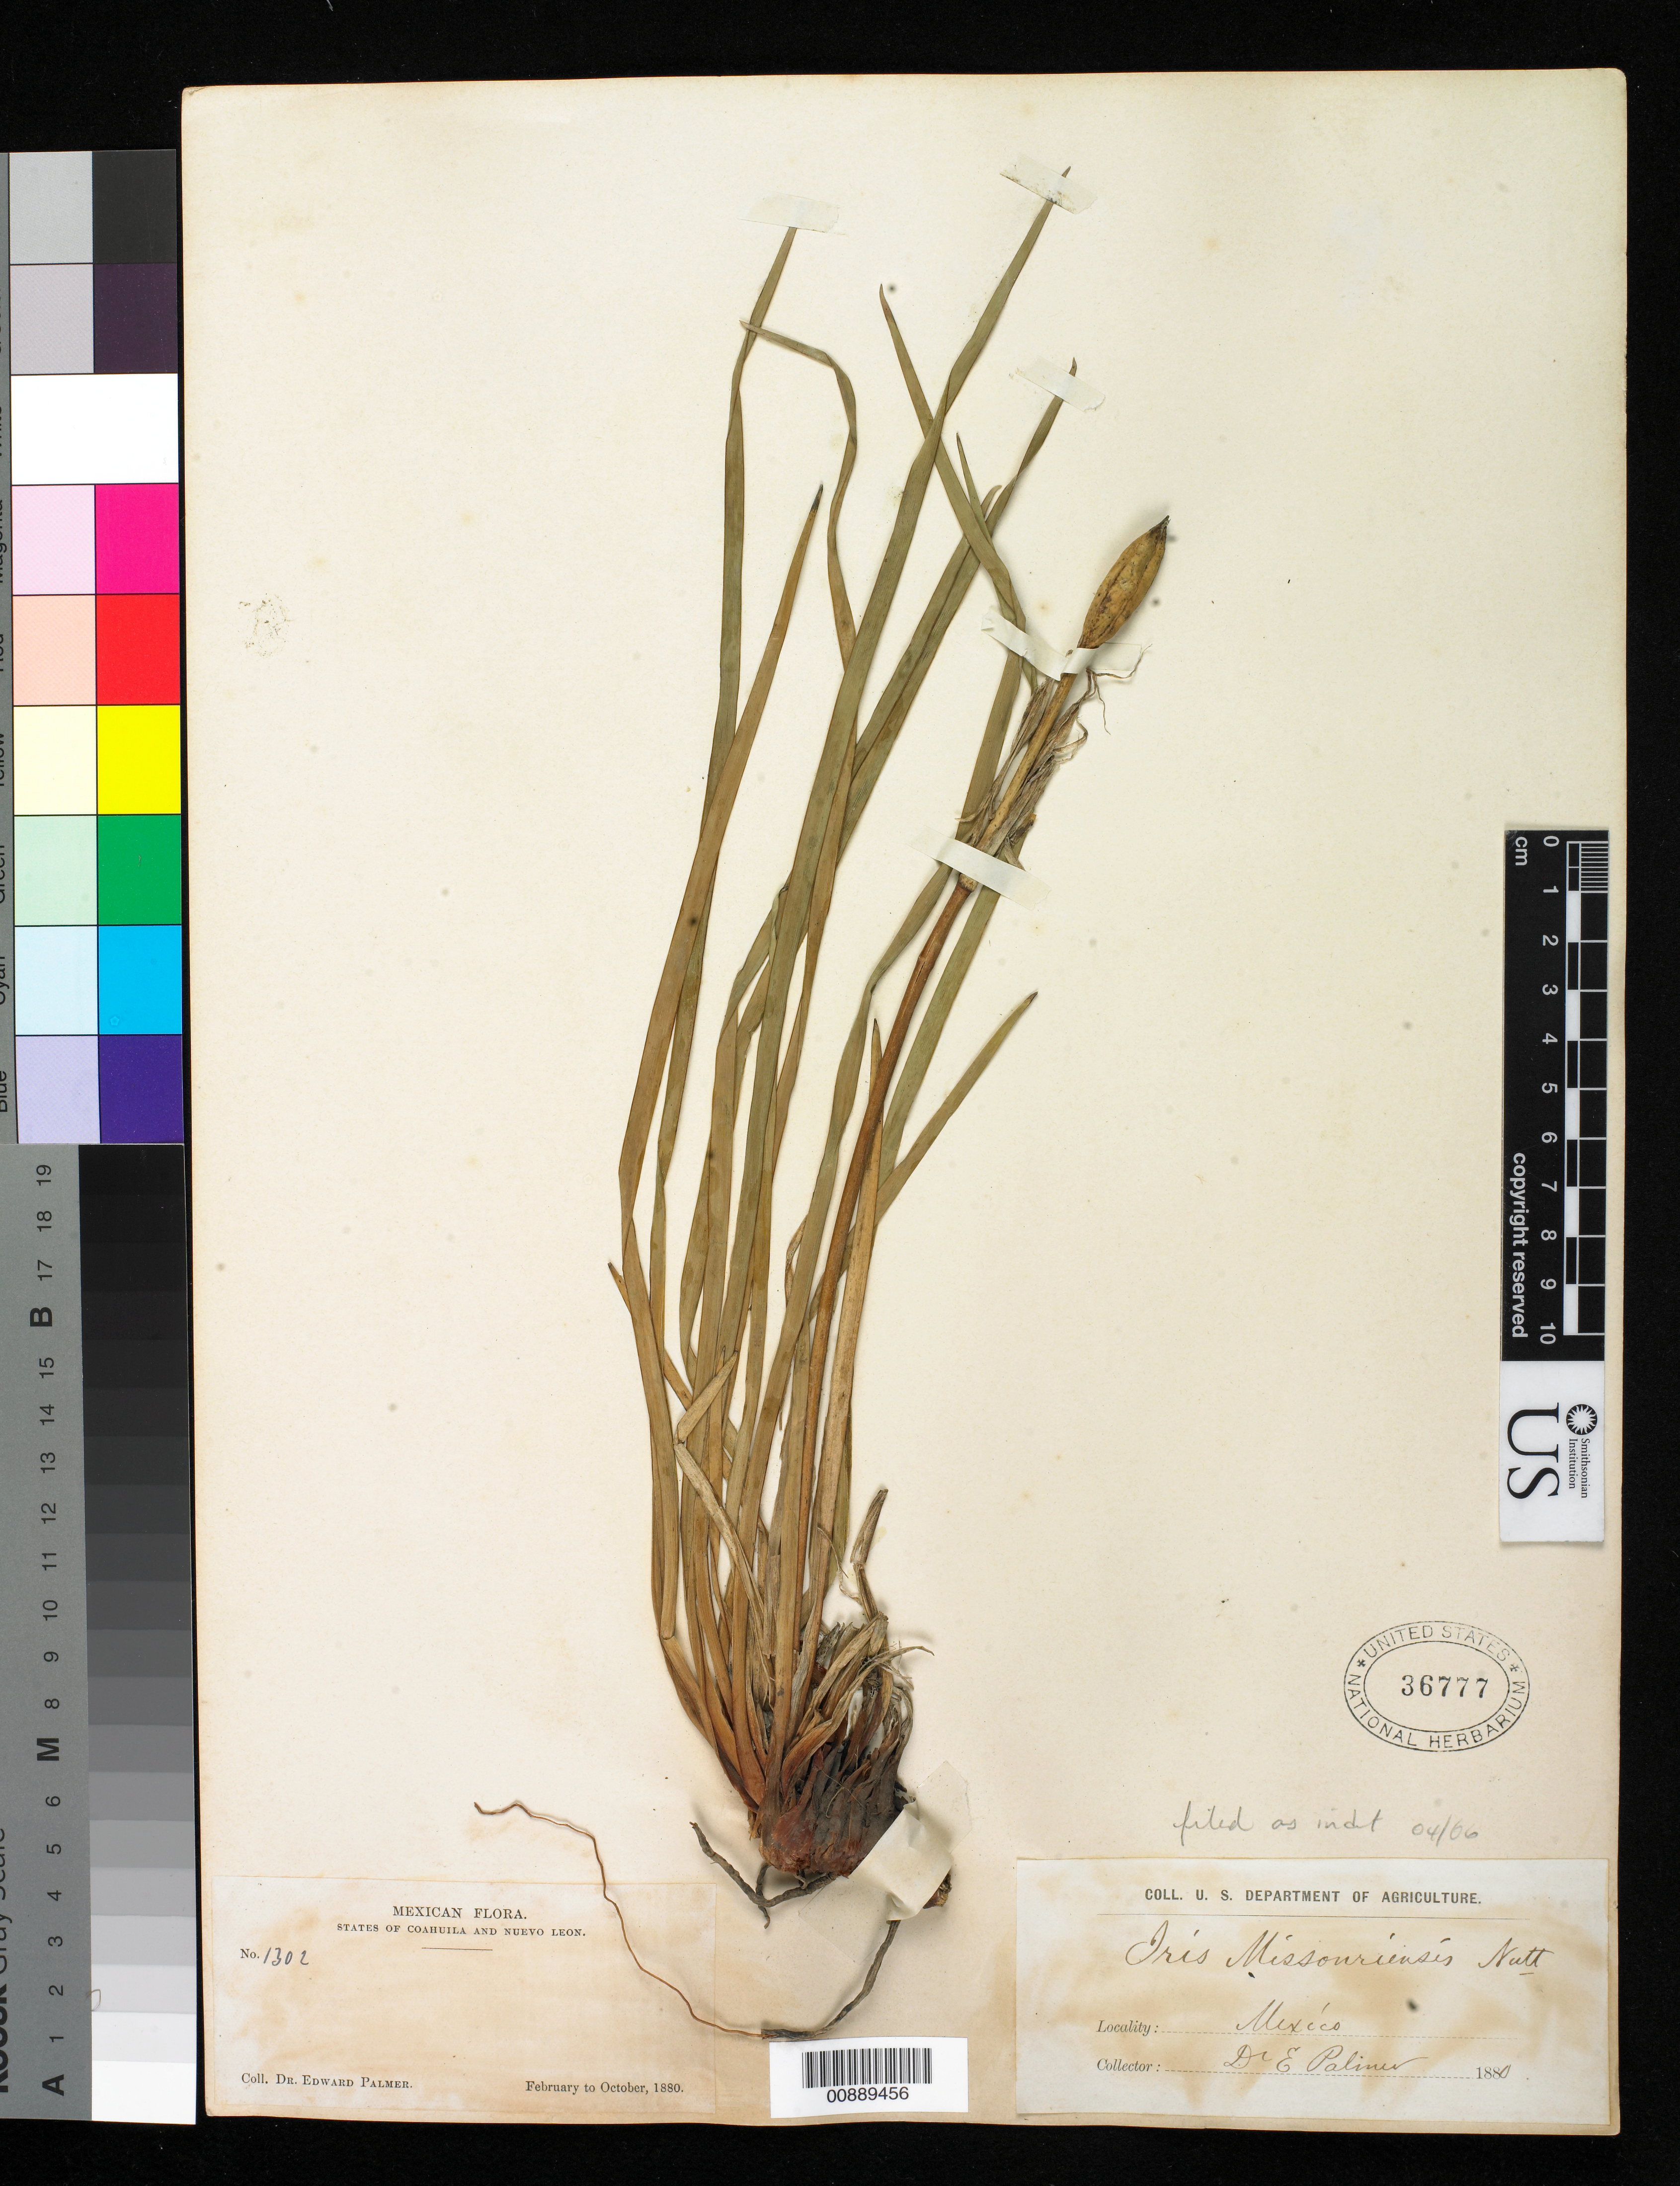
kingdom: Plantae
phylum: Tracheophyta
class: Liliopsida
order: Asparagales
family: Iridaceae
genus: Iris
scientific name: Iris sp.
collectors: E. Palmer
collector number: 1302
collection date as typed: Feb 1880 to -- Oct 1880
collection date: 1880-02/1880-10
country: Mexico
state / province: Coahuila / Nuevo León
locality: States of Coahuila and Nuevo León.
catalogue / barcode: US 36777